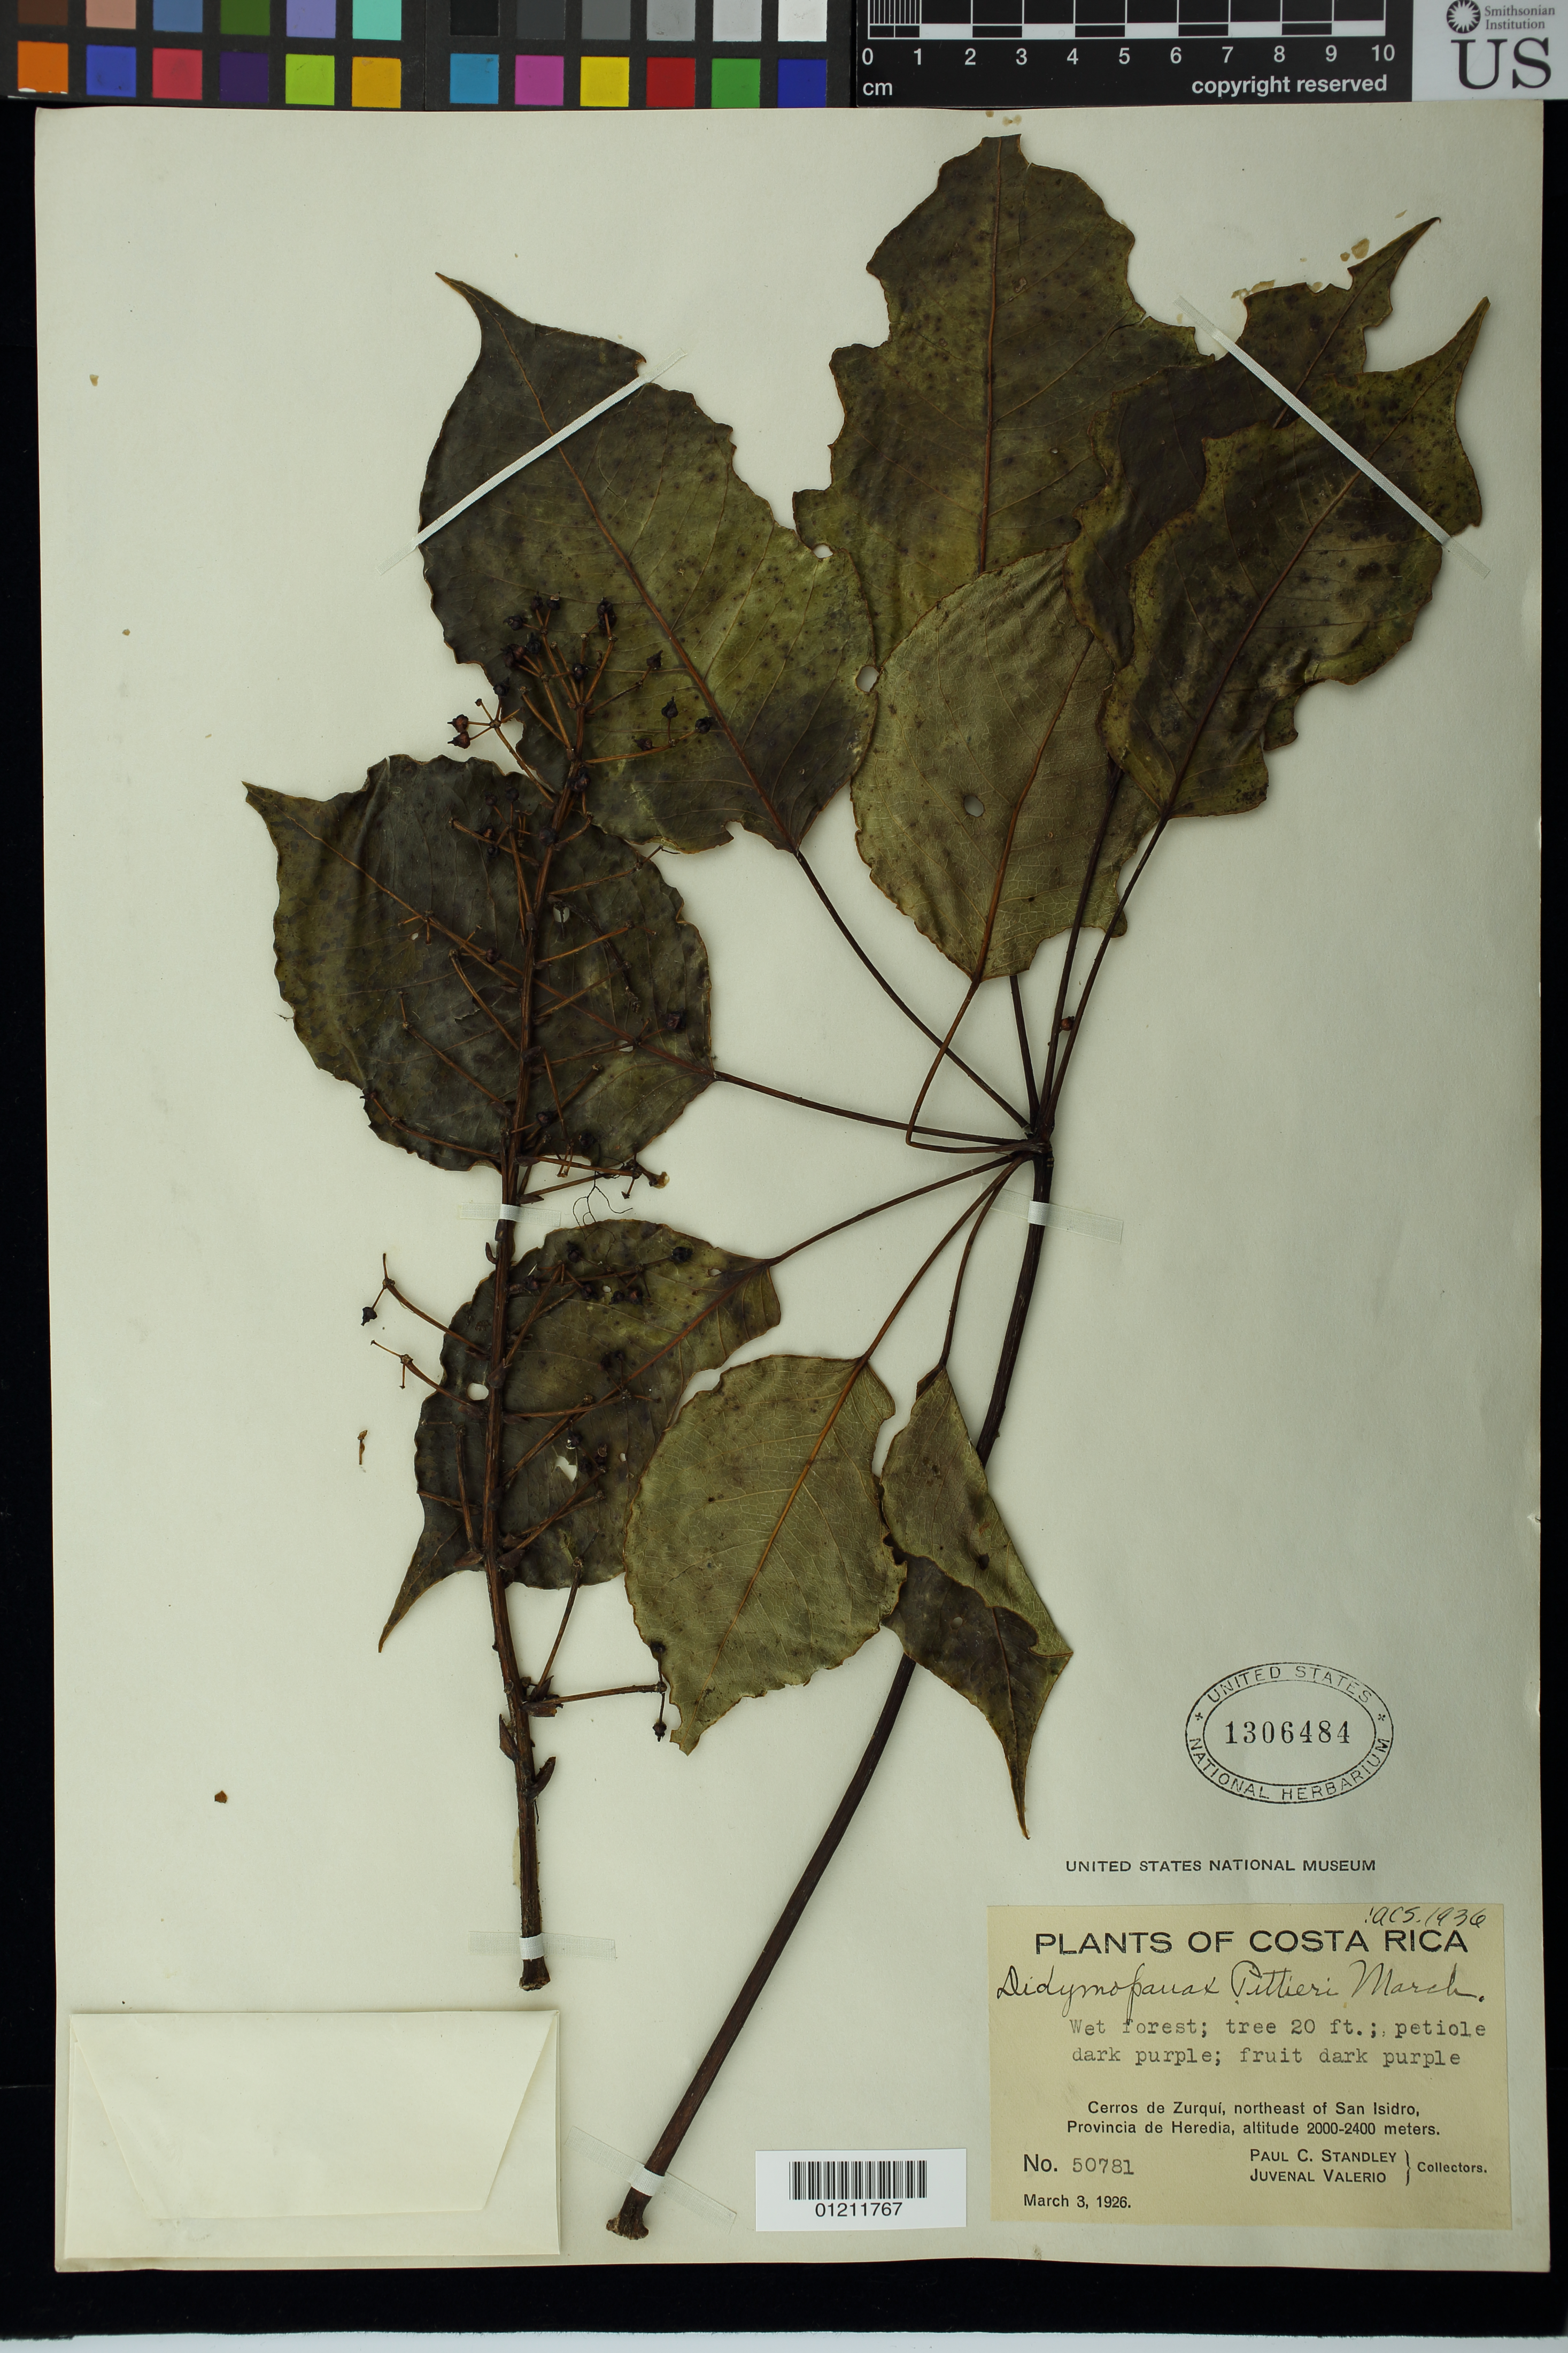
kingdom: Plantae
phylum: Tracheophyta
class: Magnoliopsida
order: Apiales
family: Araliaceae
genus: Schefflera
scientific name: Schefflera rodriguesiana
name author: Frodin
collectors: P. C. Standley & J. Valerio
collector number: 50781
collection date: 1926-03-03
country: Costa Rica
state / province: Heredia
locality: Cerros de Zurquí, NE of San Isidro (Cerro Zurqui is in San José. San Isidro is in Heredia.)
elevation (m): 2000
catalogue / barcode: US 1306484